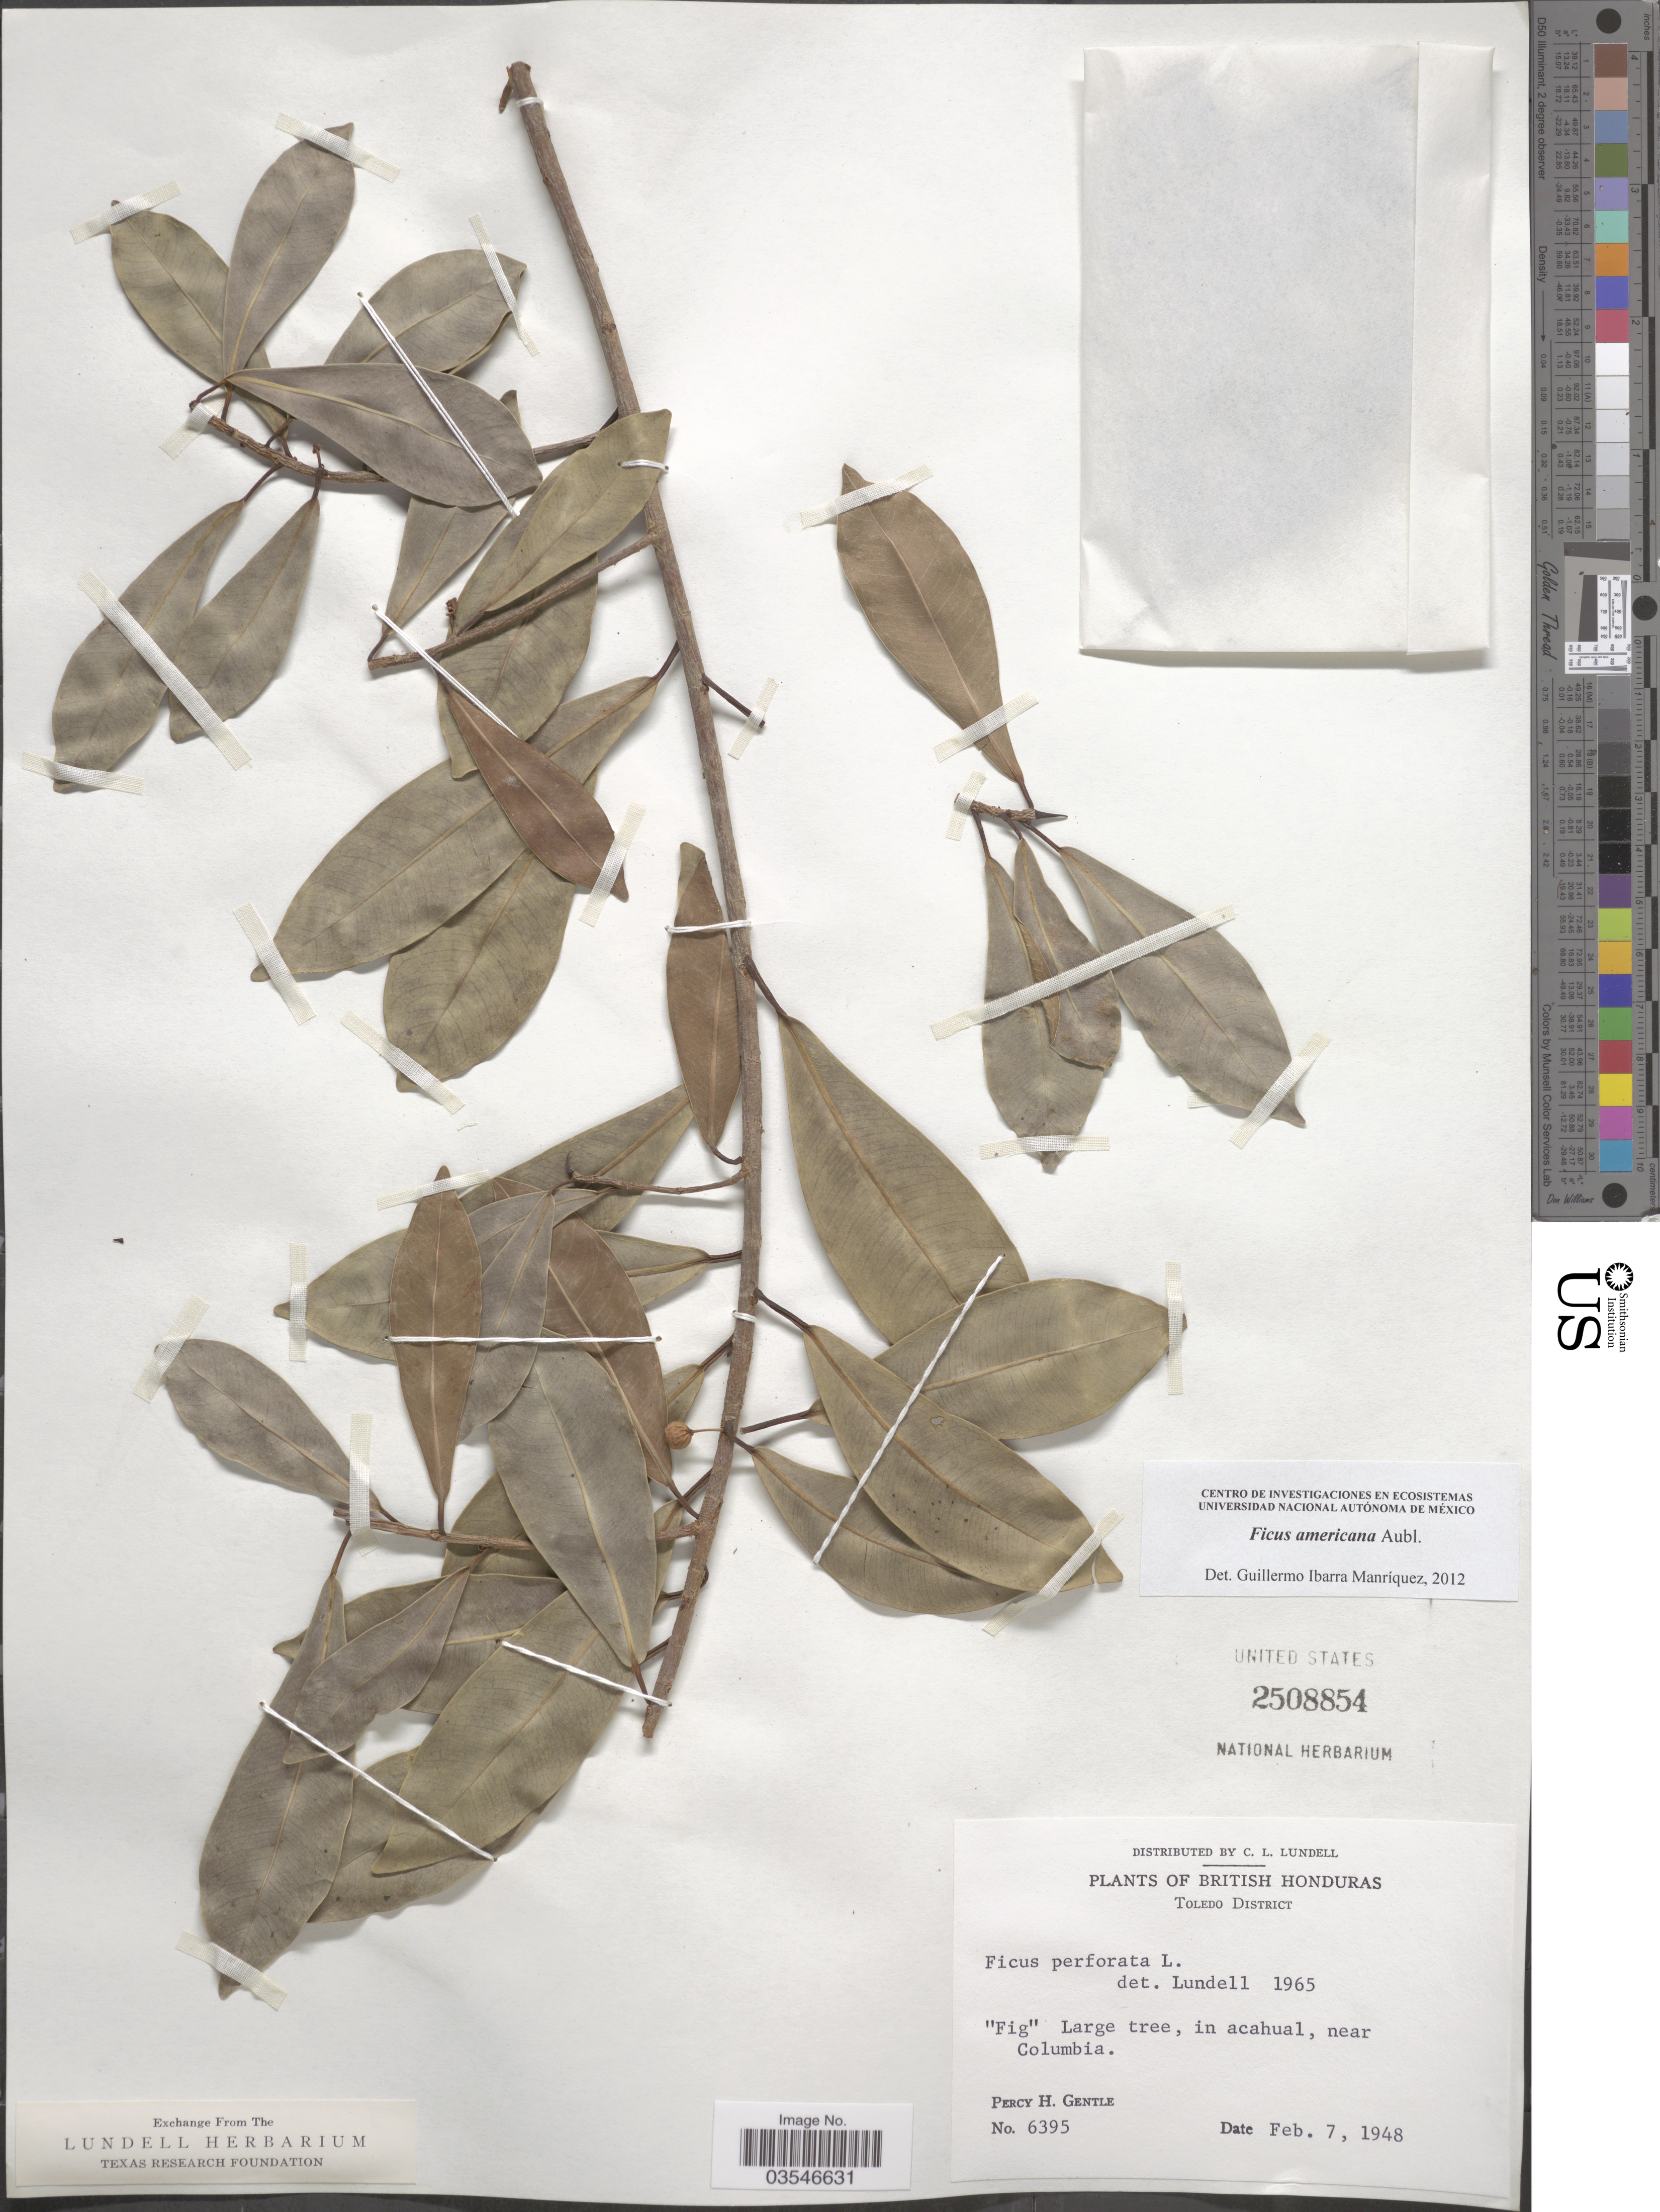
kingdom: Plantae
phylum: Tracheophyta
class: Magnoliopsida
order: Rosales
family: Moraceae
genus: Ficus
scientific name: Ficus americana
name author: Aubl.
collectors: P. H. Gentle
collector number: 6395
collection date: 1948-02-07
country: Belize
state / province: Toledo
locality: British Honduras. Toledo District. Near Columbia.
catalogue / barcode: US 2508854